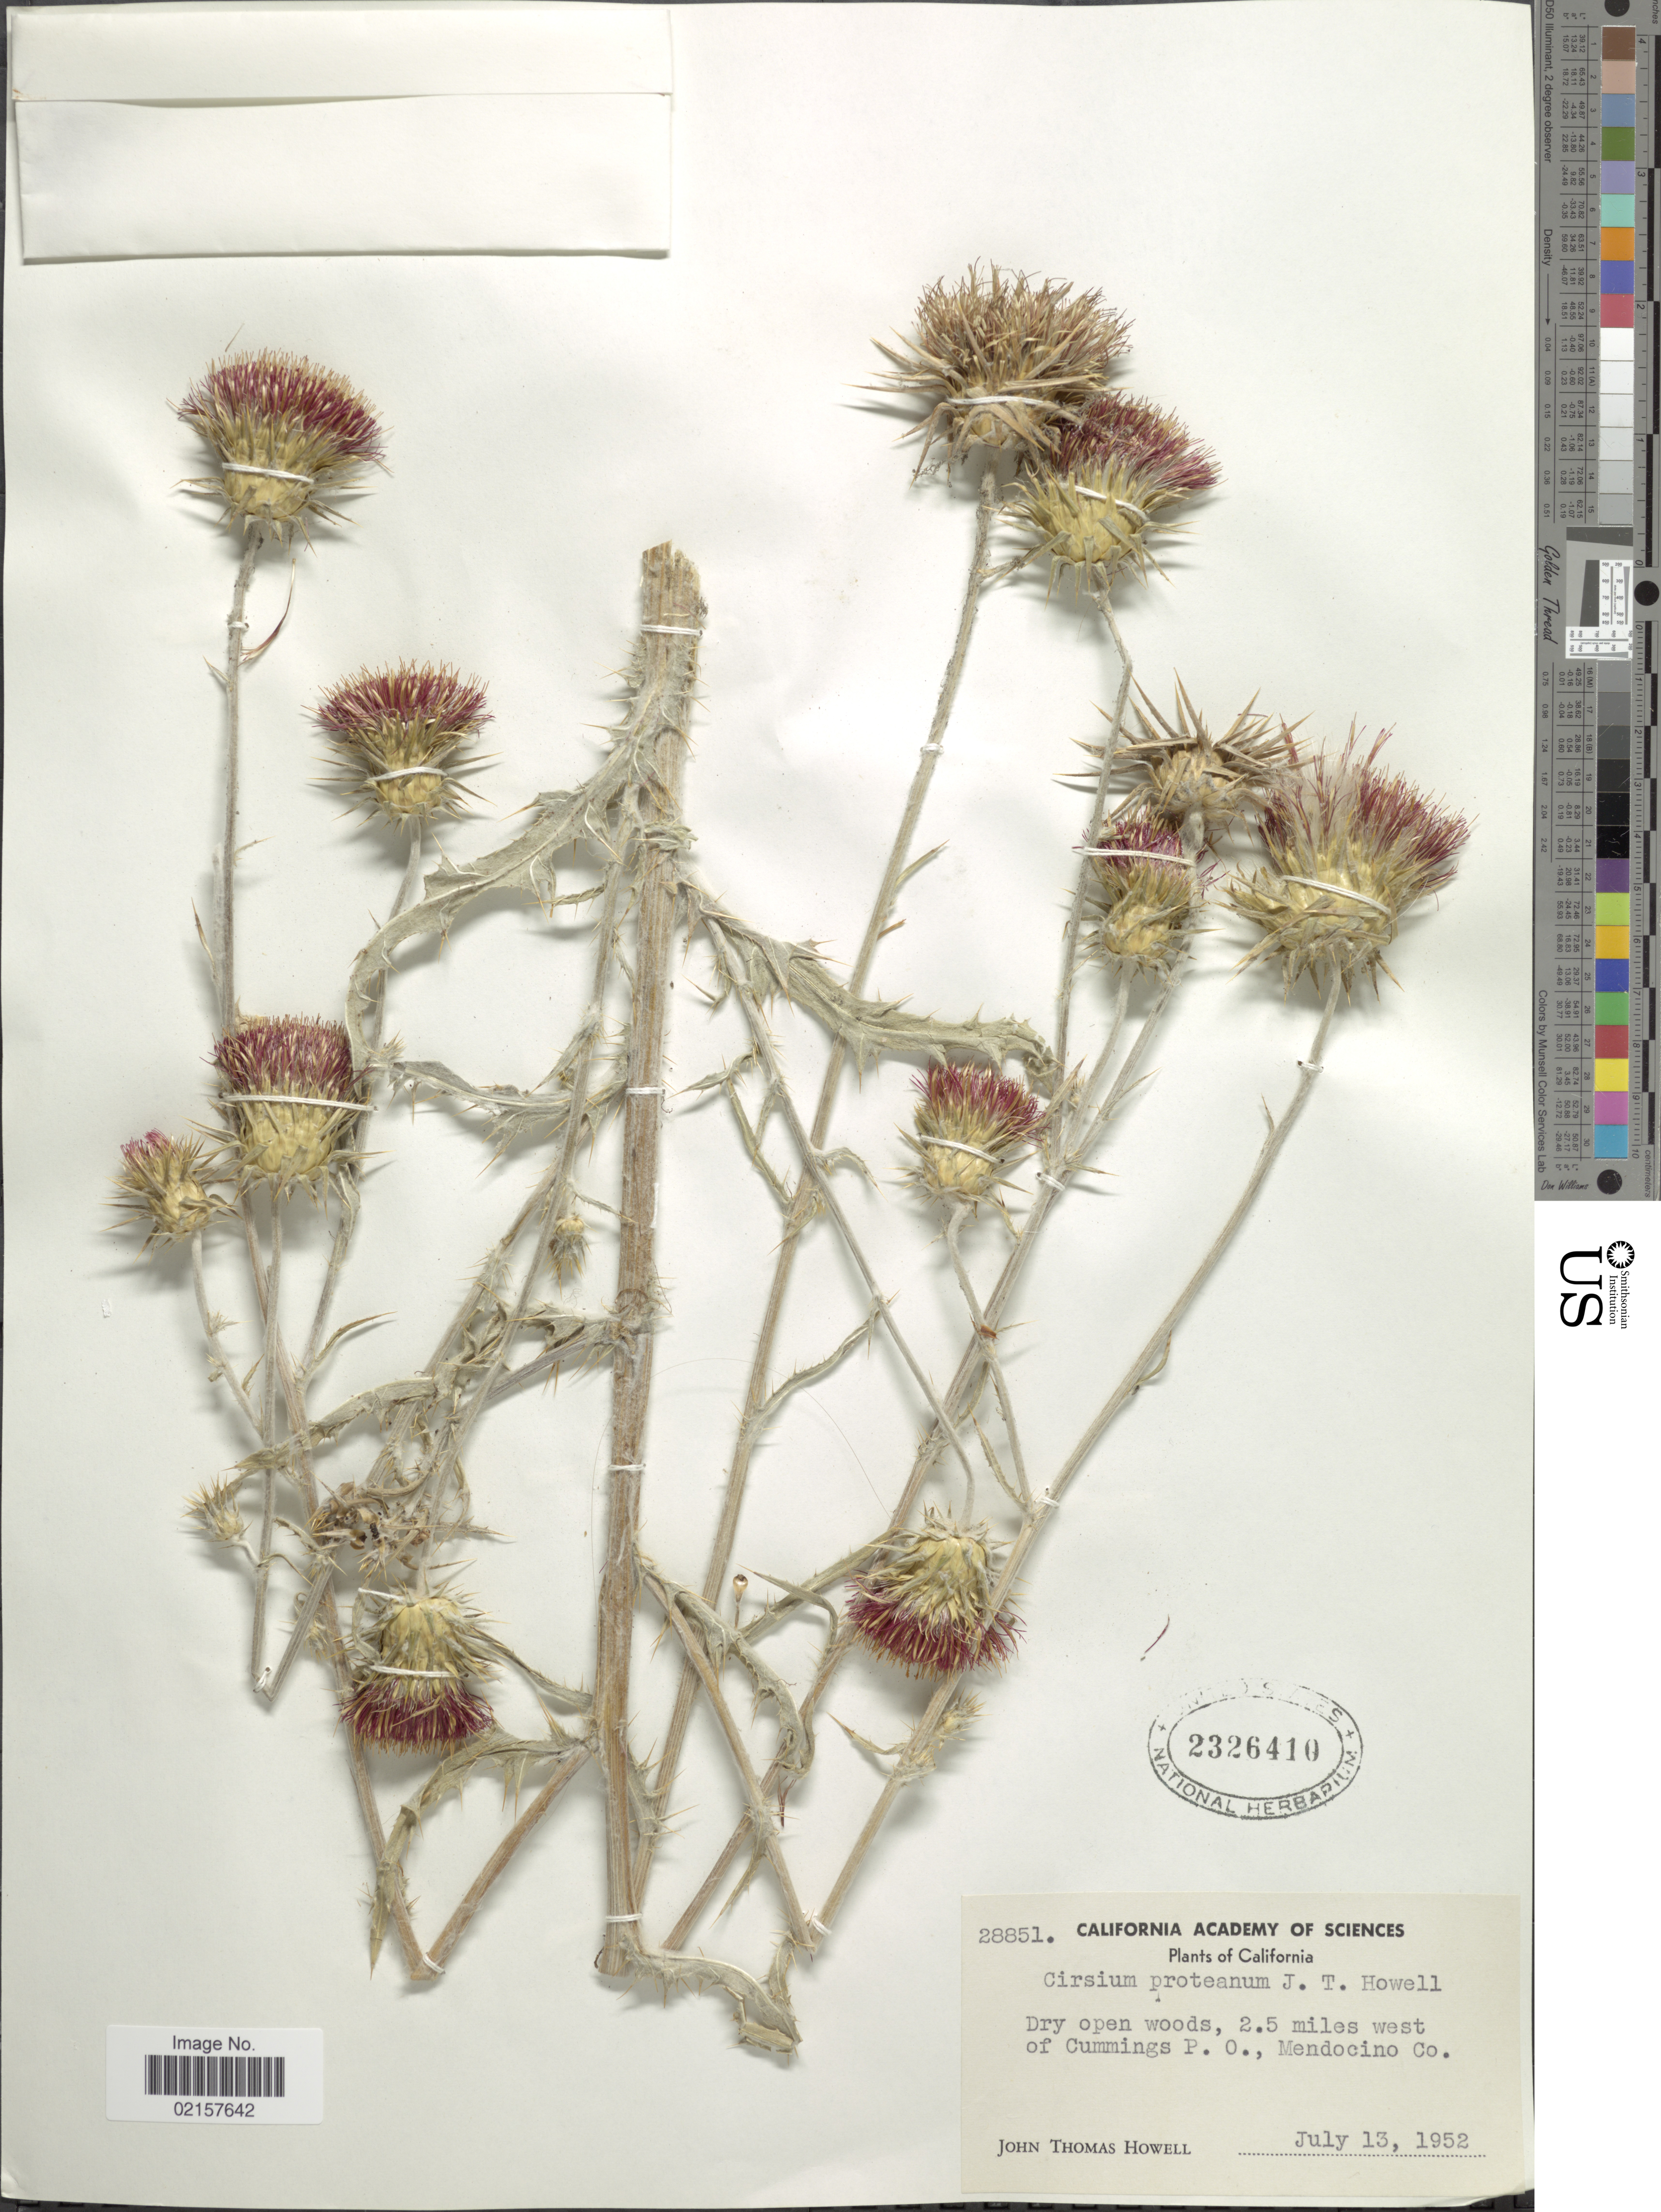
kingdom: Plantae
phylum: Tracheophyta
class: Magnoliopsida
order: Asterales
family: Asteraceae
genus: Cirsium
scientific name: Cirsium occidentale var. venustum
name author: (Greene) Jeps.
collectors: J. T. Howell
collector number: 28851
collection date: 1952-07-13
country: United States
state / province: California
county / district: Mendocino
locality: Dry open woods, 2.5 miles west of Cummings P.O., Mendocino Co.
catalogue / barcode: US 2326410